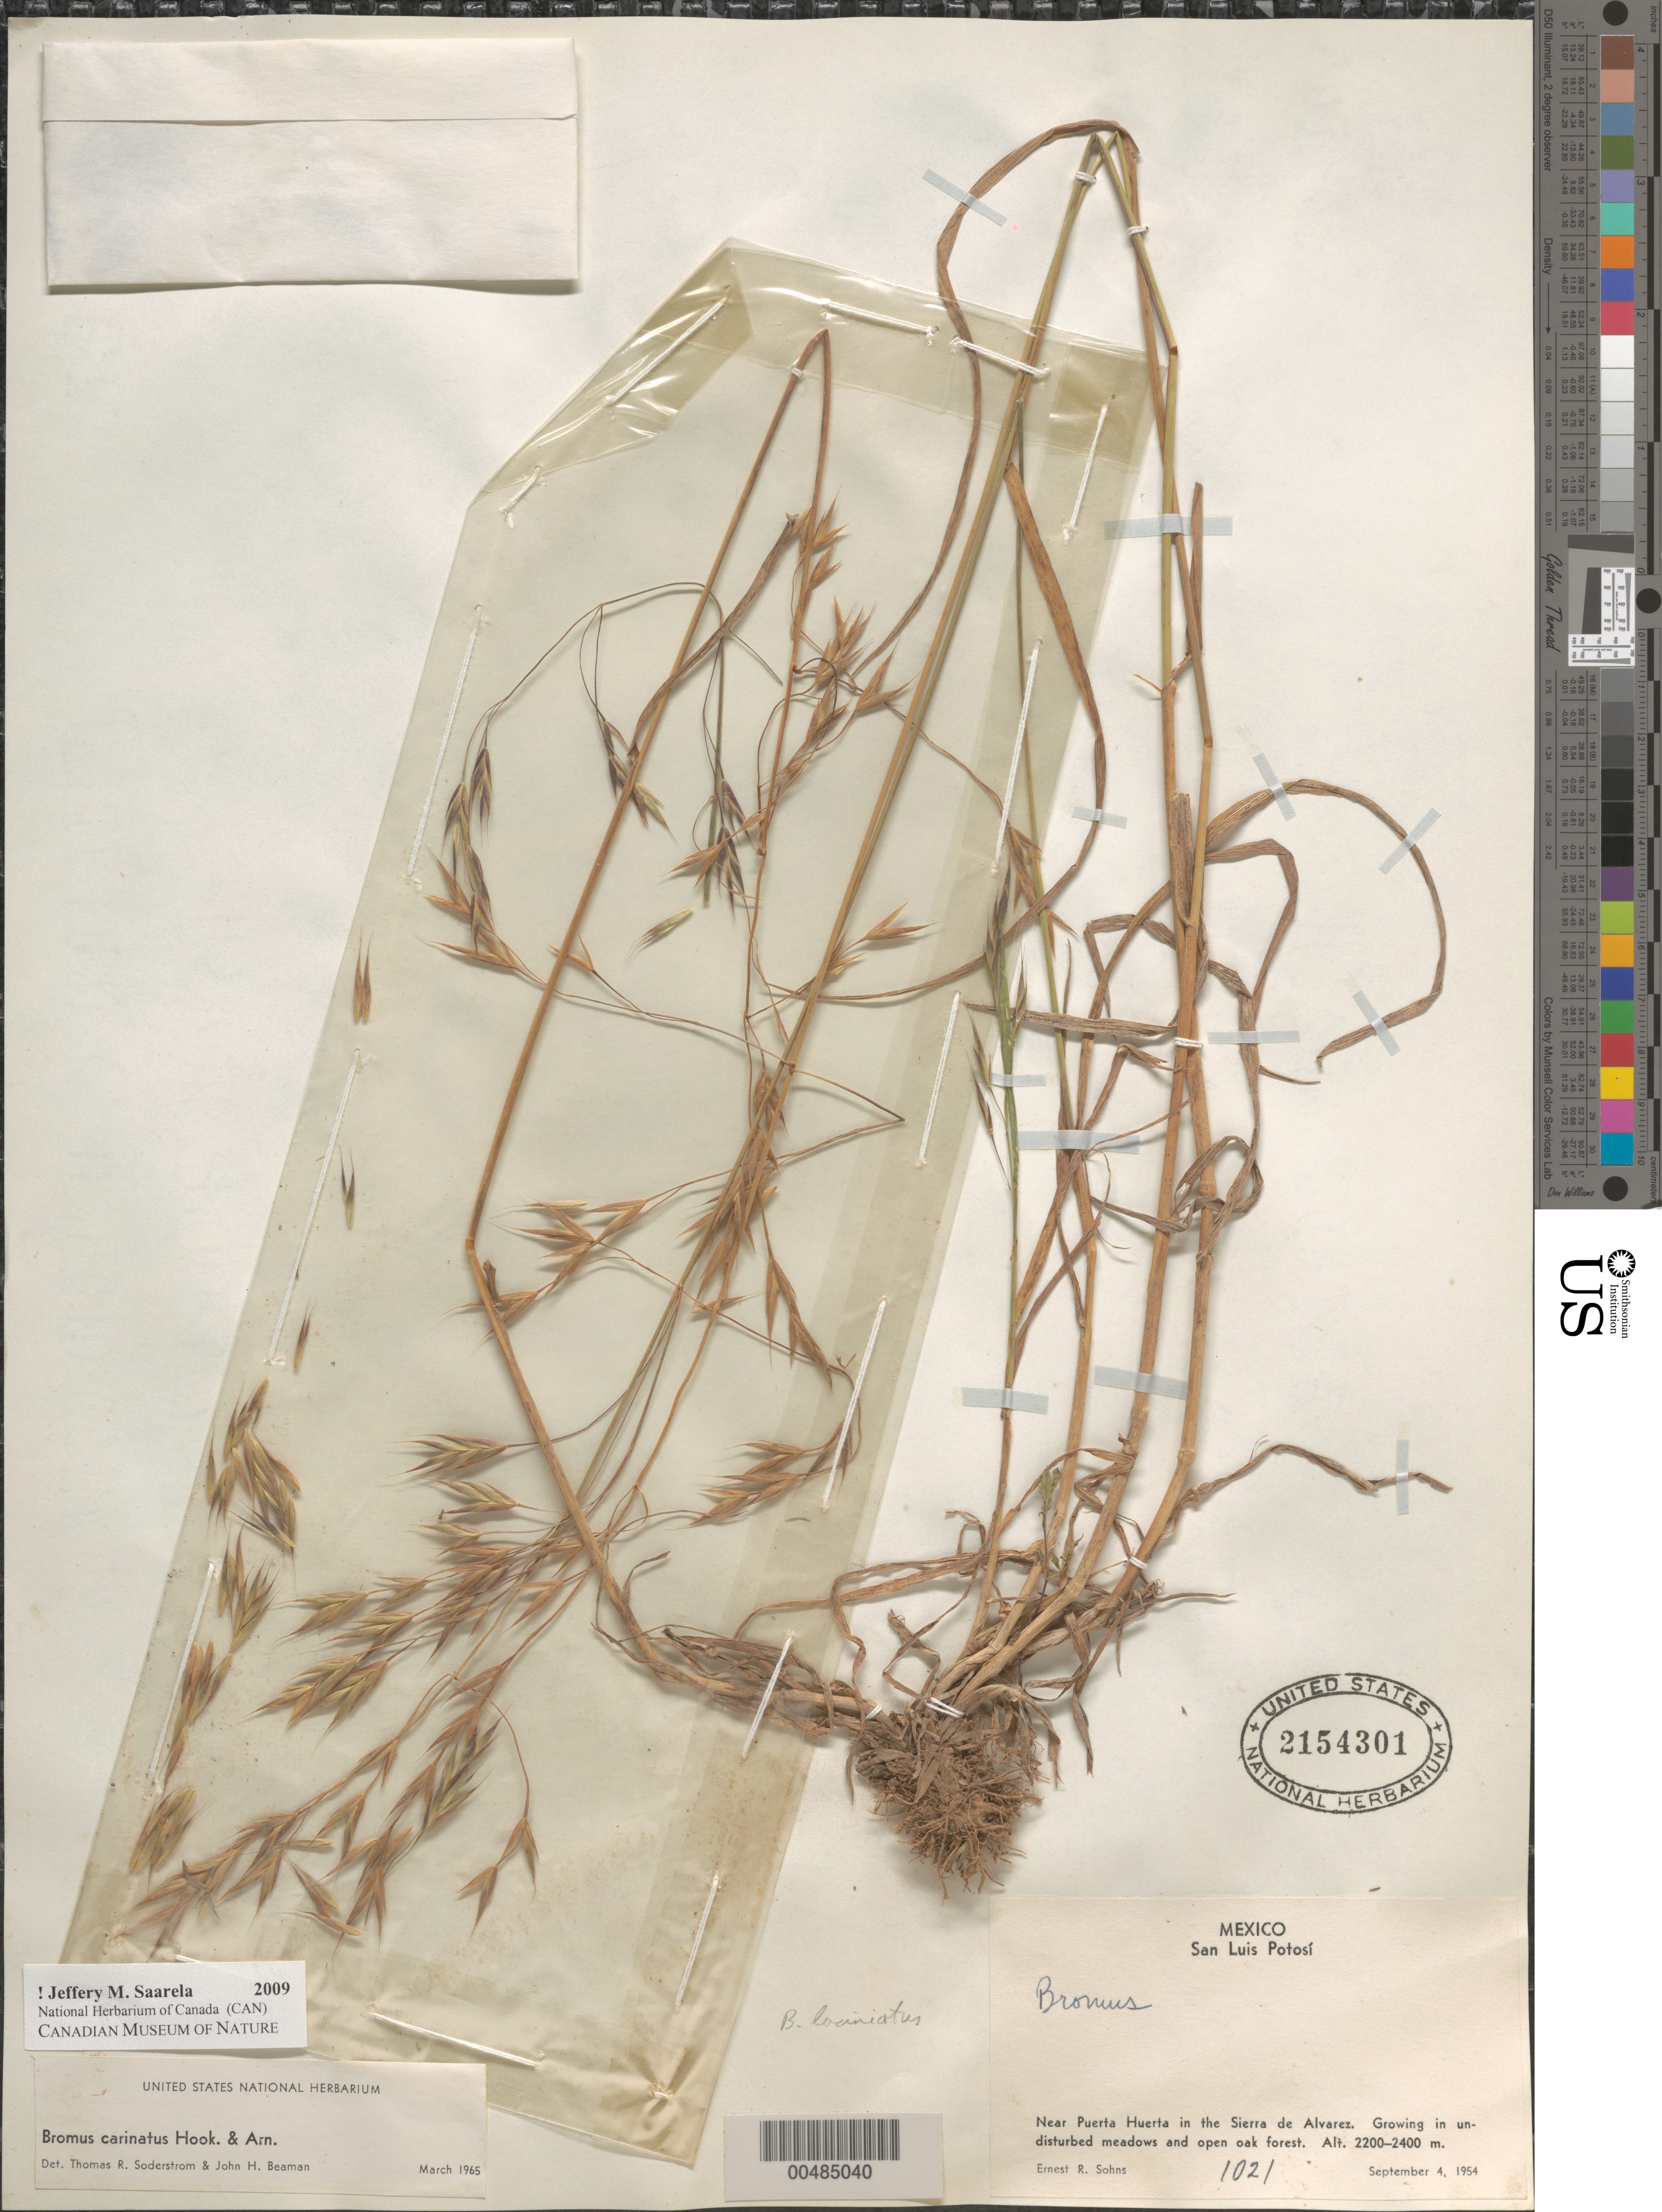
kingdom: Plantae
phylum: Tracheophyta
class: Liliopsida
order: Poales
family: Poaceae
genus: Bromus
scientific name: Bromus carinatus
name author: Hook. & Arn.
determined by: Soderstrom, T. R.; Beaman, J. H.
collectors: E. R. Sohns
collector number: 1021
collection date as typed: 4 Sep 1954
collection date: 1954-09-04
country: Mexico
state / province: San Luis Potosi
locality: Near Puerta Huerta in the Sierra de Alvarez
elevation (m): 2200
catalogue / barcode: US 2154301